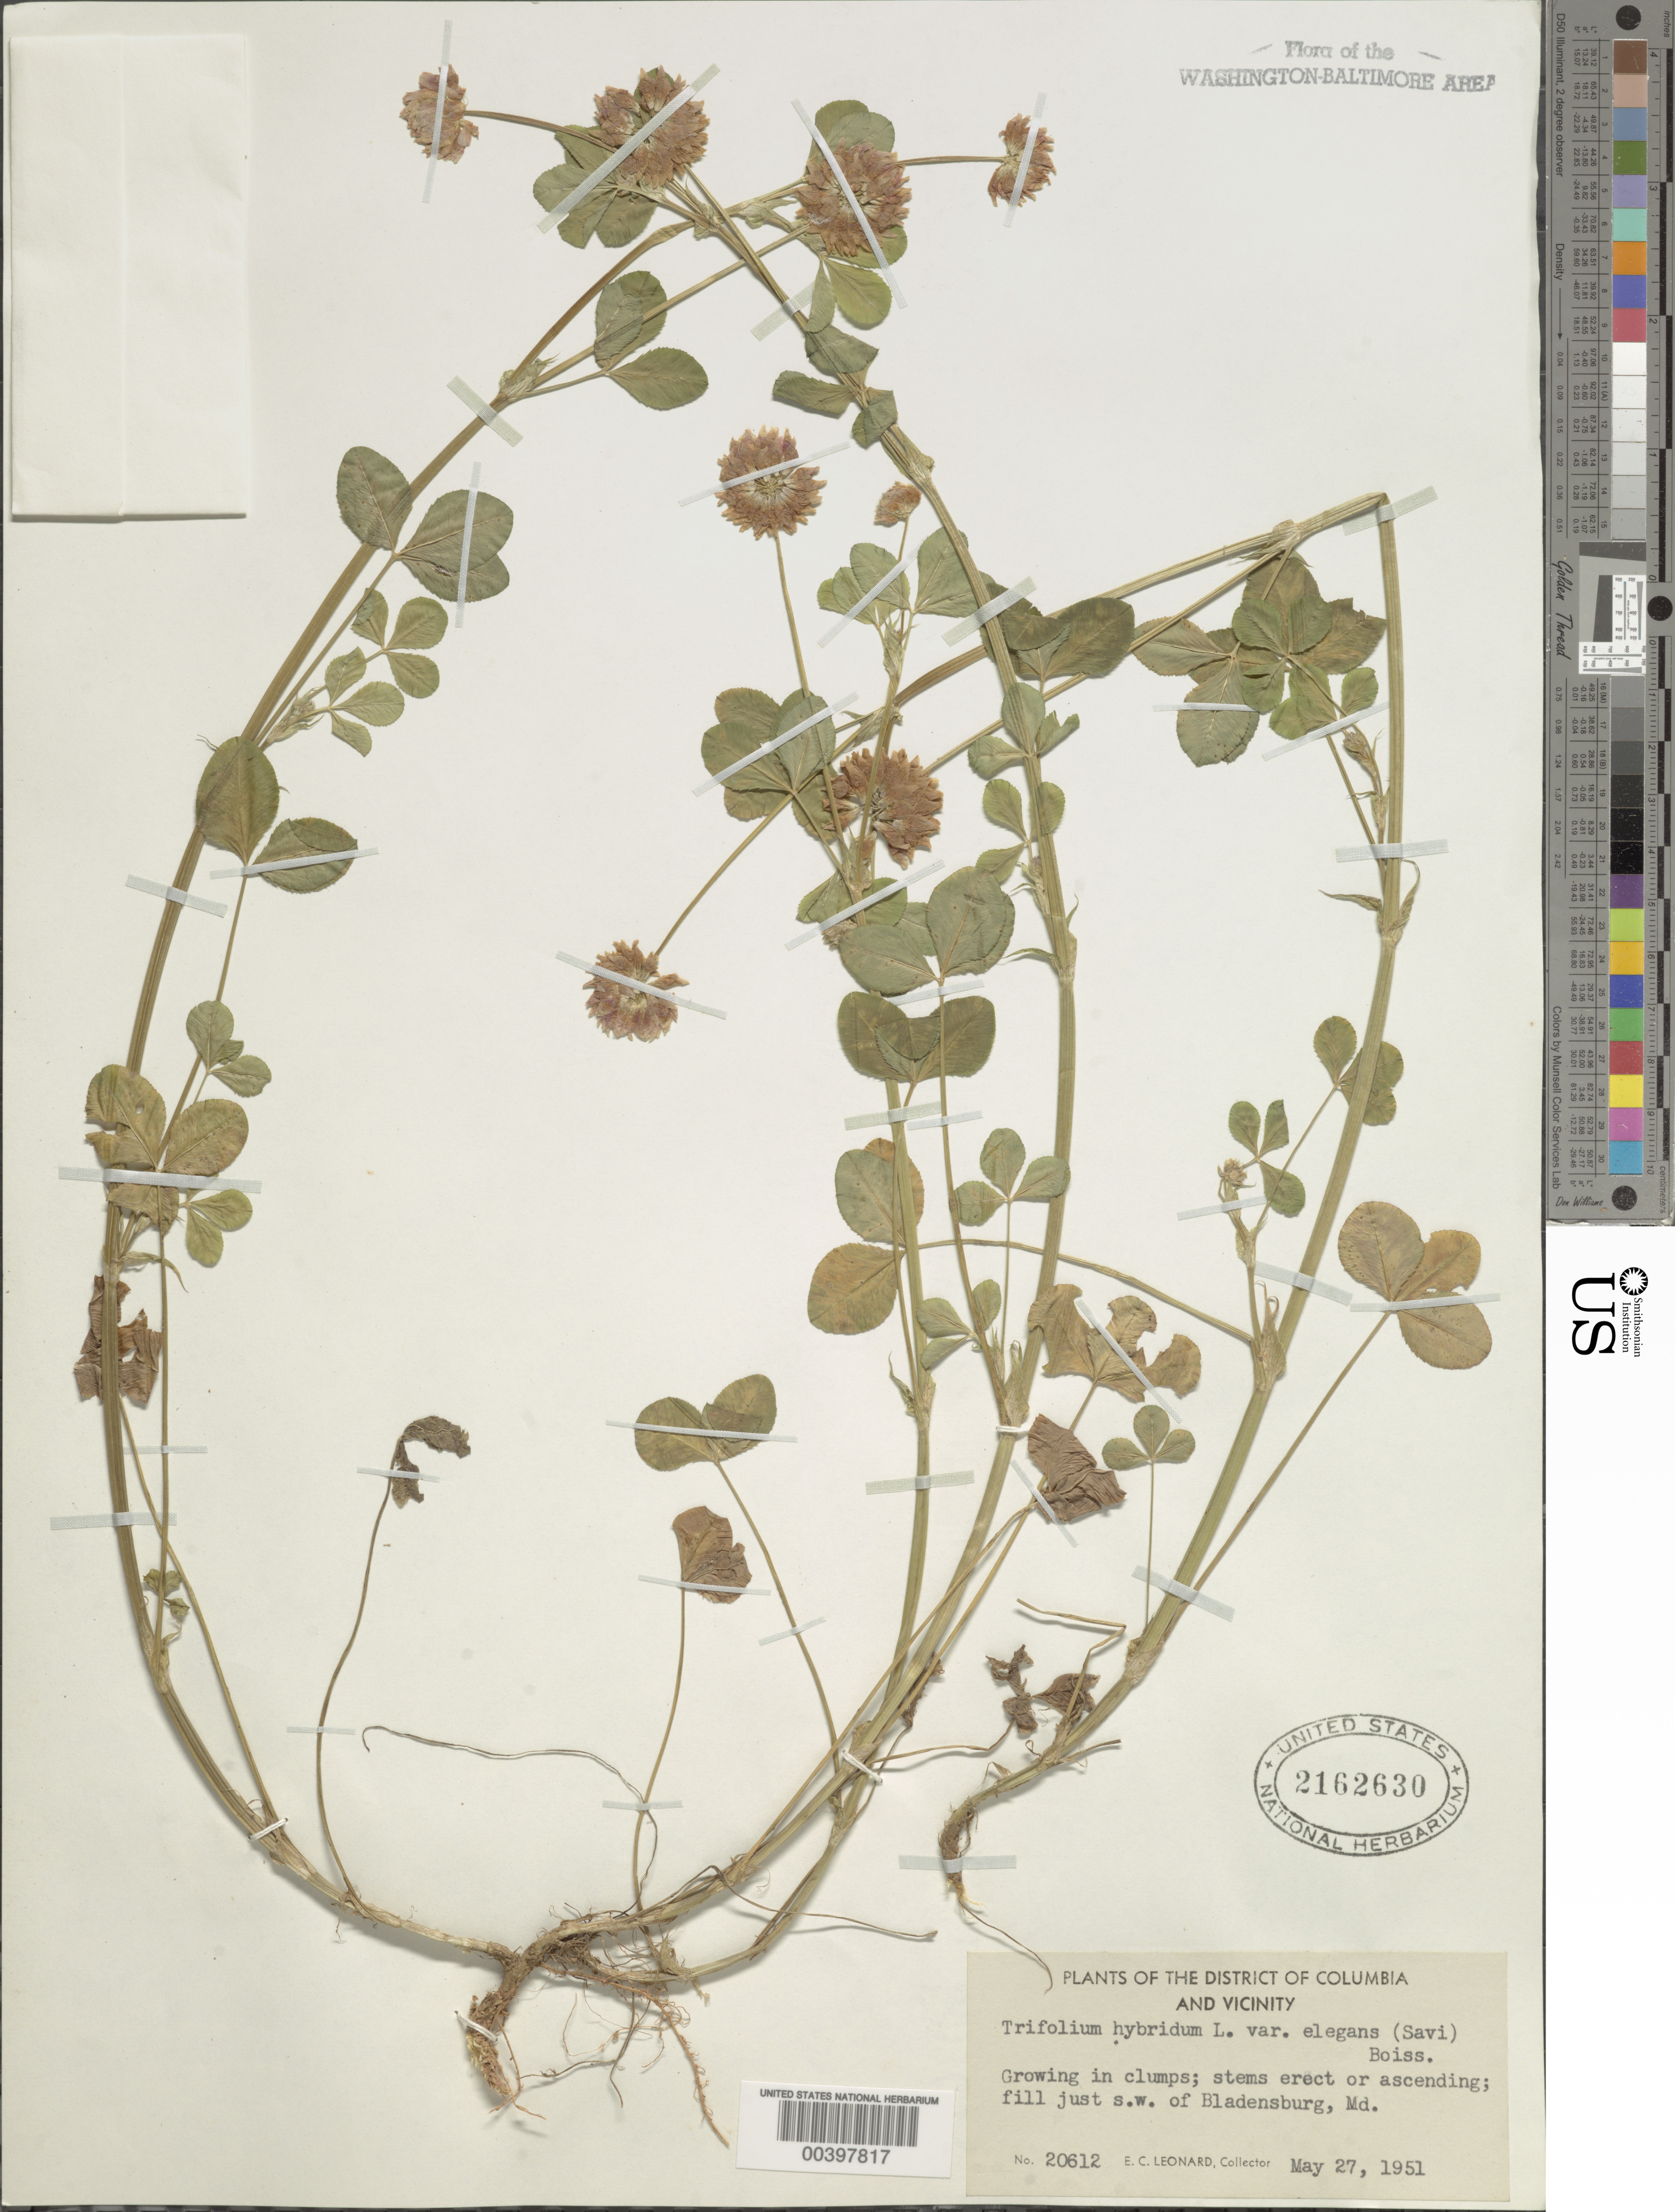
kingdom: Plantae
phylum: Tracheophyta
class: Magnoliopsida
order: Fabales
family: Fabaceae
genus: Trifolium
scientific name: Trifolium hybridum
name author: L.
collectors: E. C. Leonard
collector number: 20612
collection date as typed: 27 May 1951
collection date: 1951-05-27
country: United States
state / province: Maryland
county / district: Prince George's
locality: Southwest of Bladensburg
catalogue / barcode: US 2162630